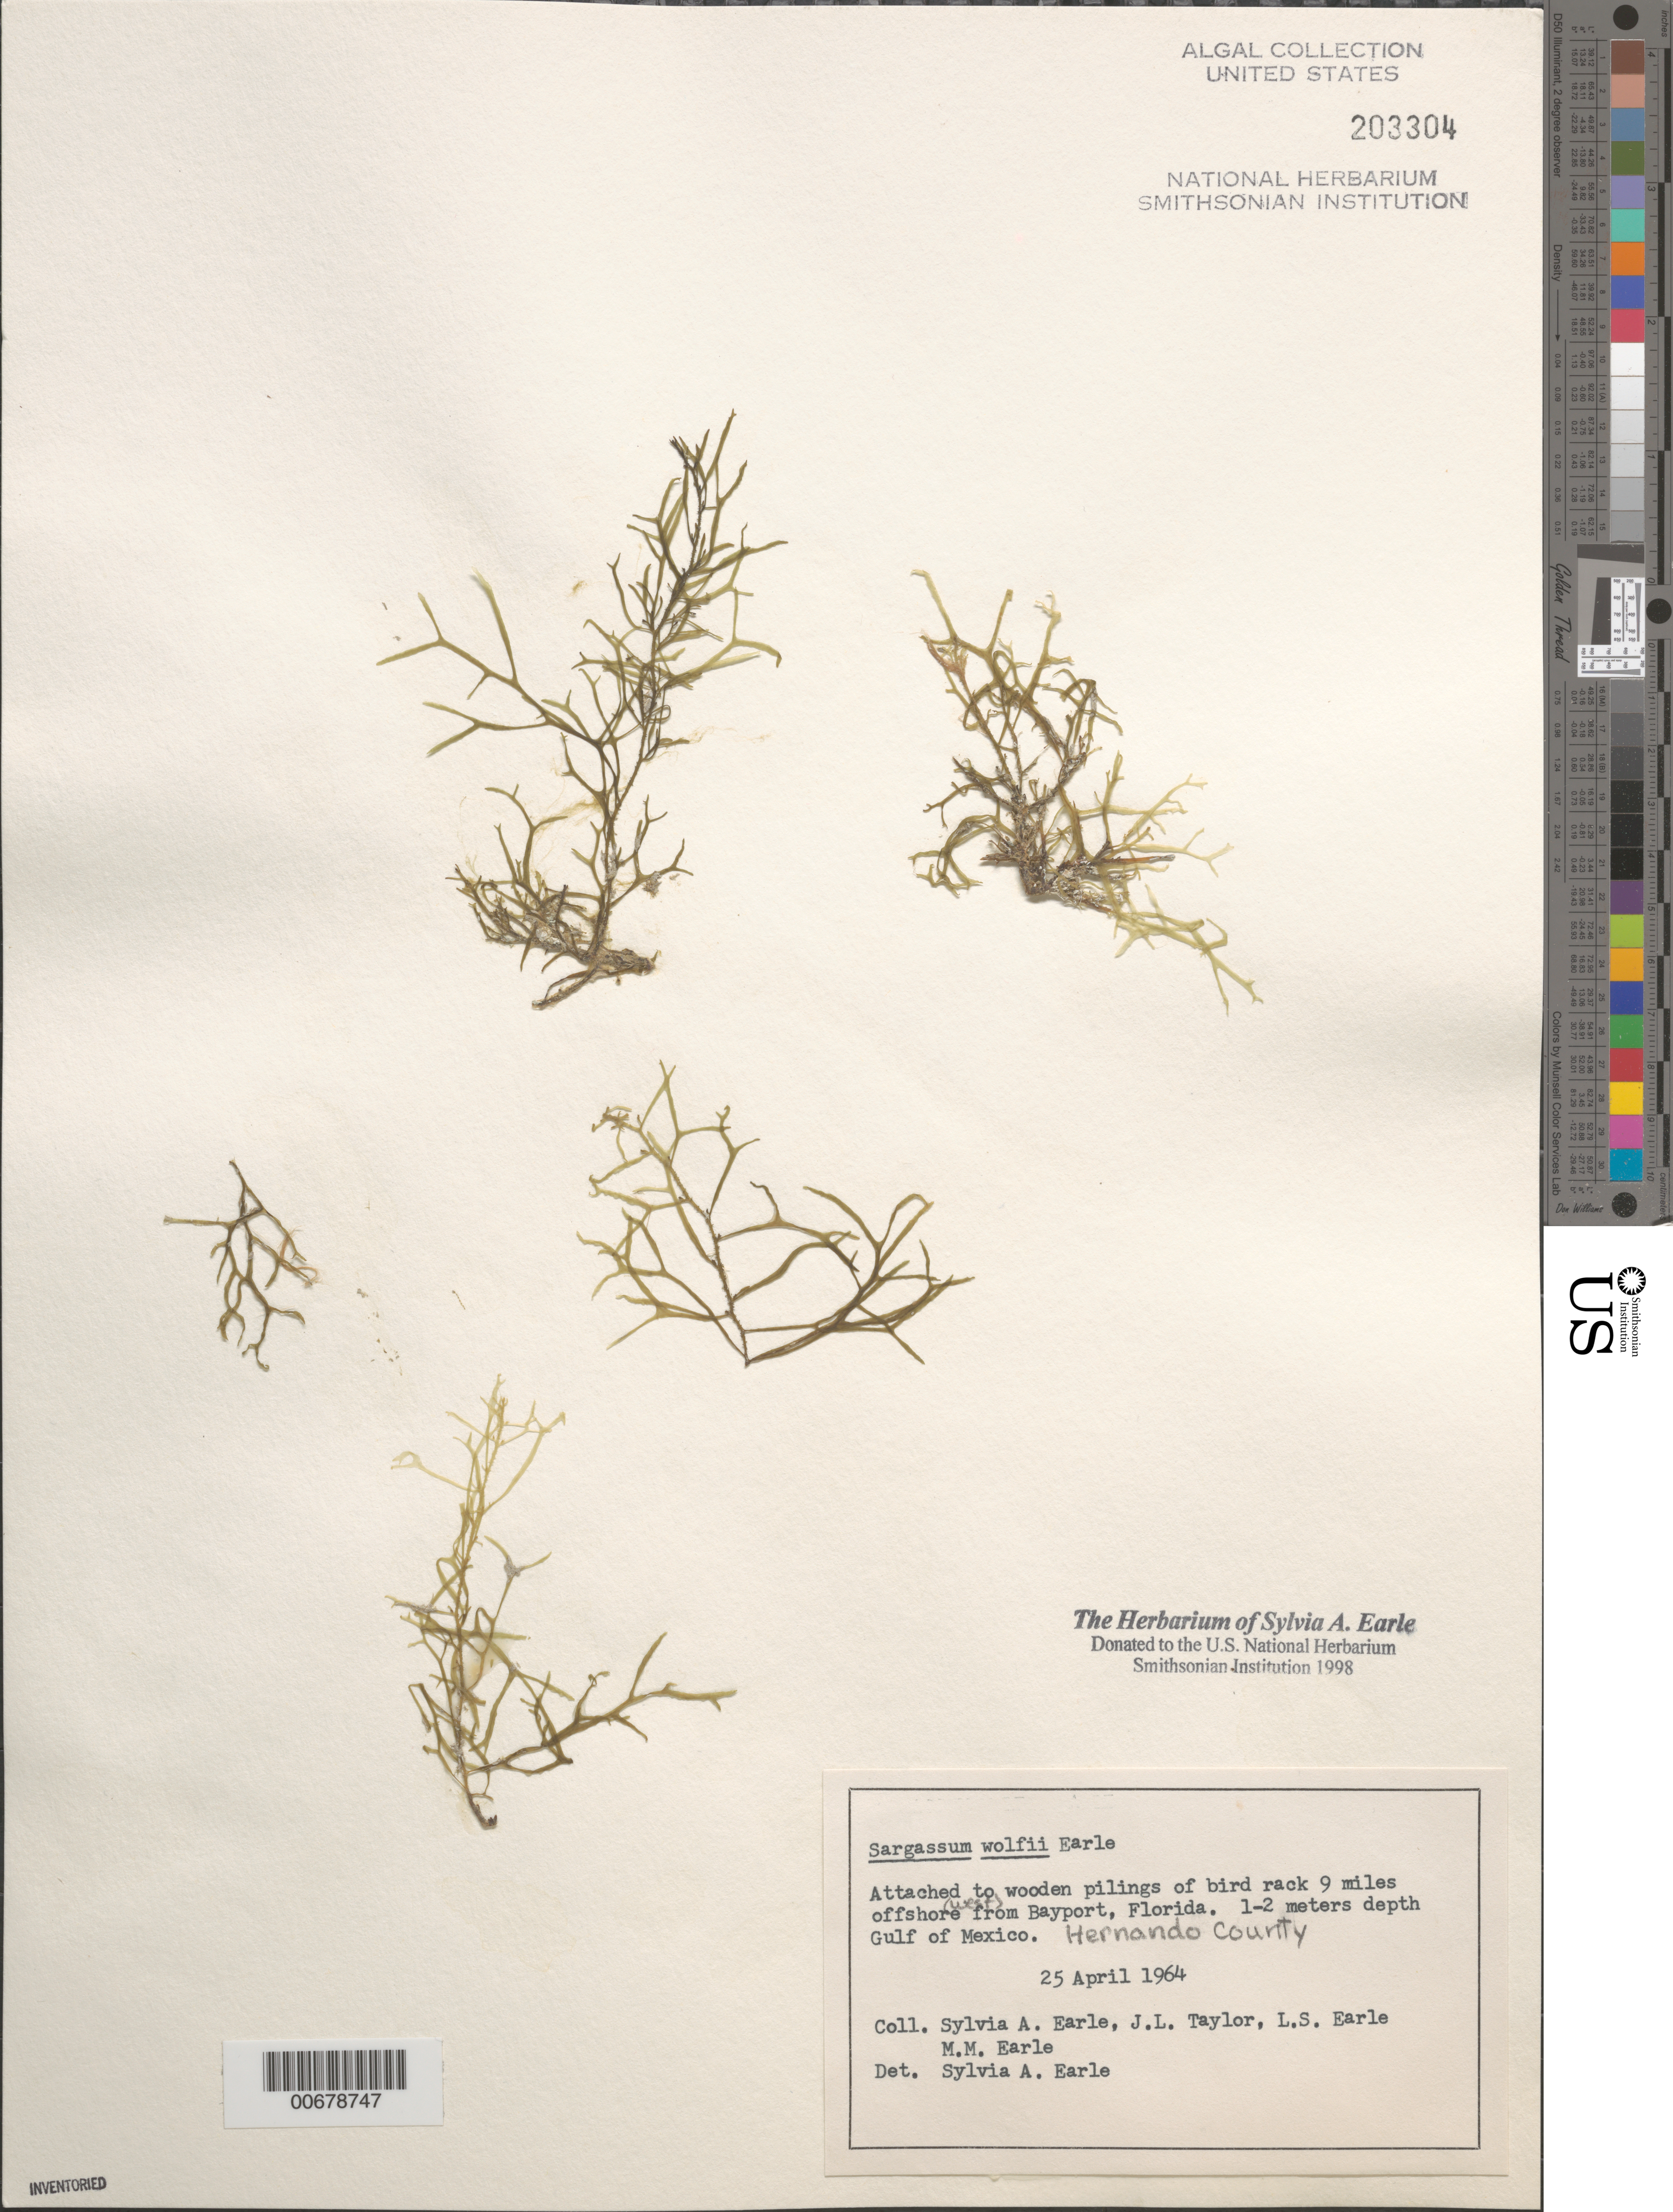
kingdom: Chromista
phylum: Ochrophyta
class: Phaeophyceae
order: Fucales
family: Sargassaceae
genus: Sargassum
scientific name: Sargassum wolfii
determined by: Earle, S. A.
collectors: S. A. Earle, J. L. Taylor, L. Earle & M. Earle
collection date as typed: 25 Apr 1964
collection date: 1964-04-25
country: United States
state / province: Florida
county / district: Hernando County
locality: Bird rack 9 miles off (west from) Bayport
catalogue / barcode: US 203304